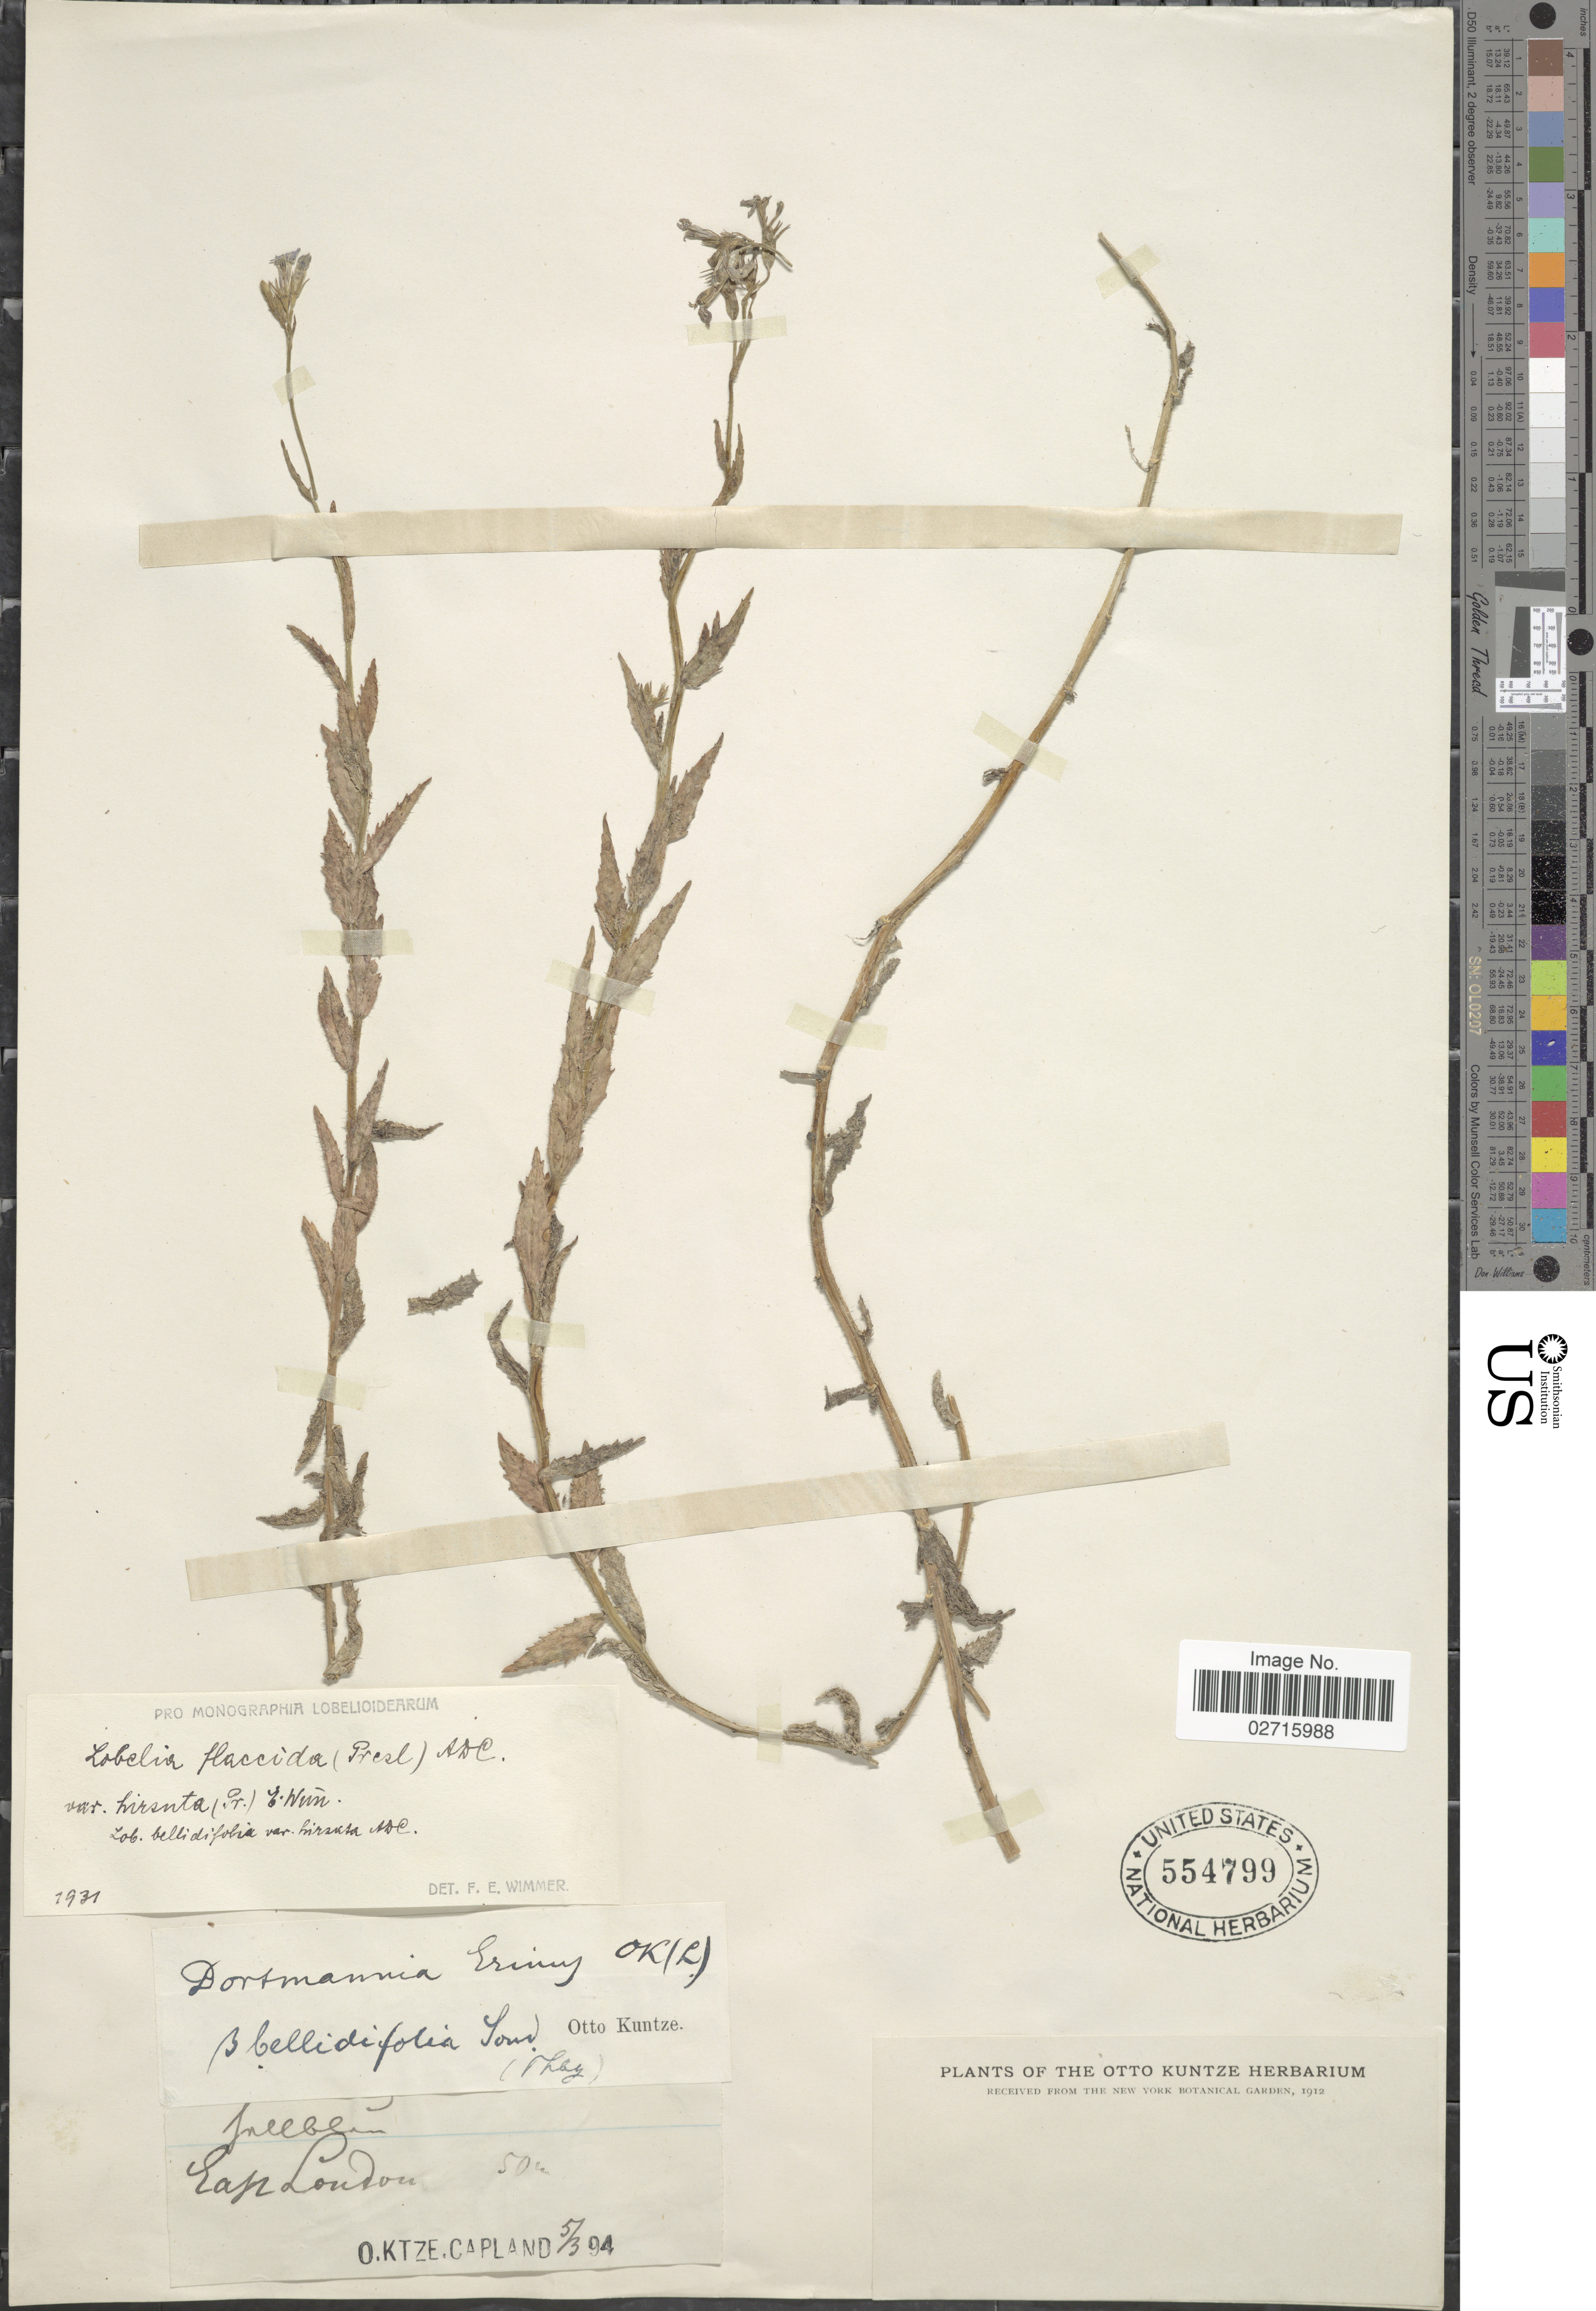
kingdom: Plantae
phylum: Tracheophyta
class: Magnoliopsida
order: Asterales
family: Campanulaceae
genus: Lobelia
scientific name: Lobelia flaccida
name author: (C. Presl) A. DC.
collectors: C.E.O. Kuntze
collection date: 1894-03-05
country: South Africa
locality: Capeland. East London.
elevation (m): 50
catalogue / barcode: US 554799